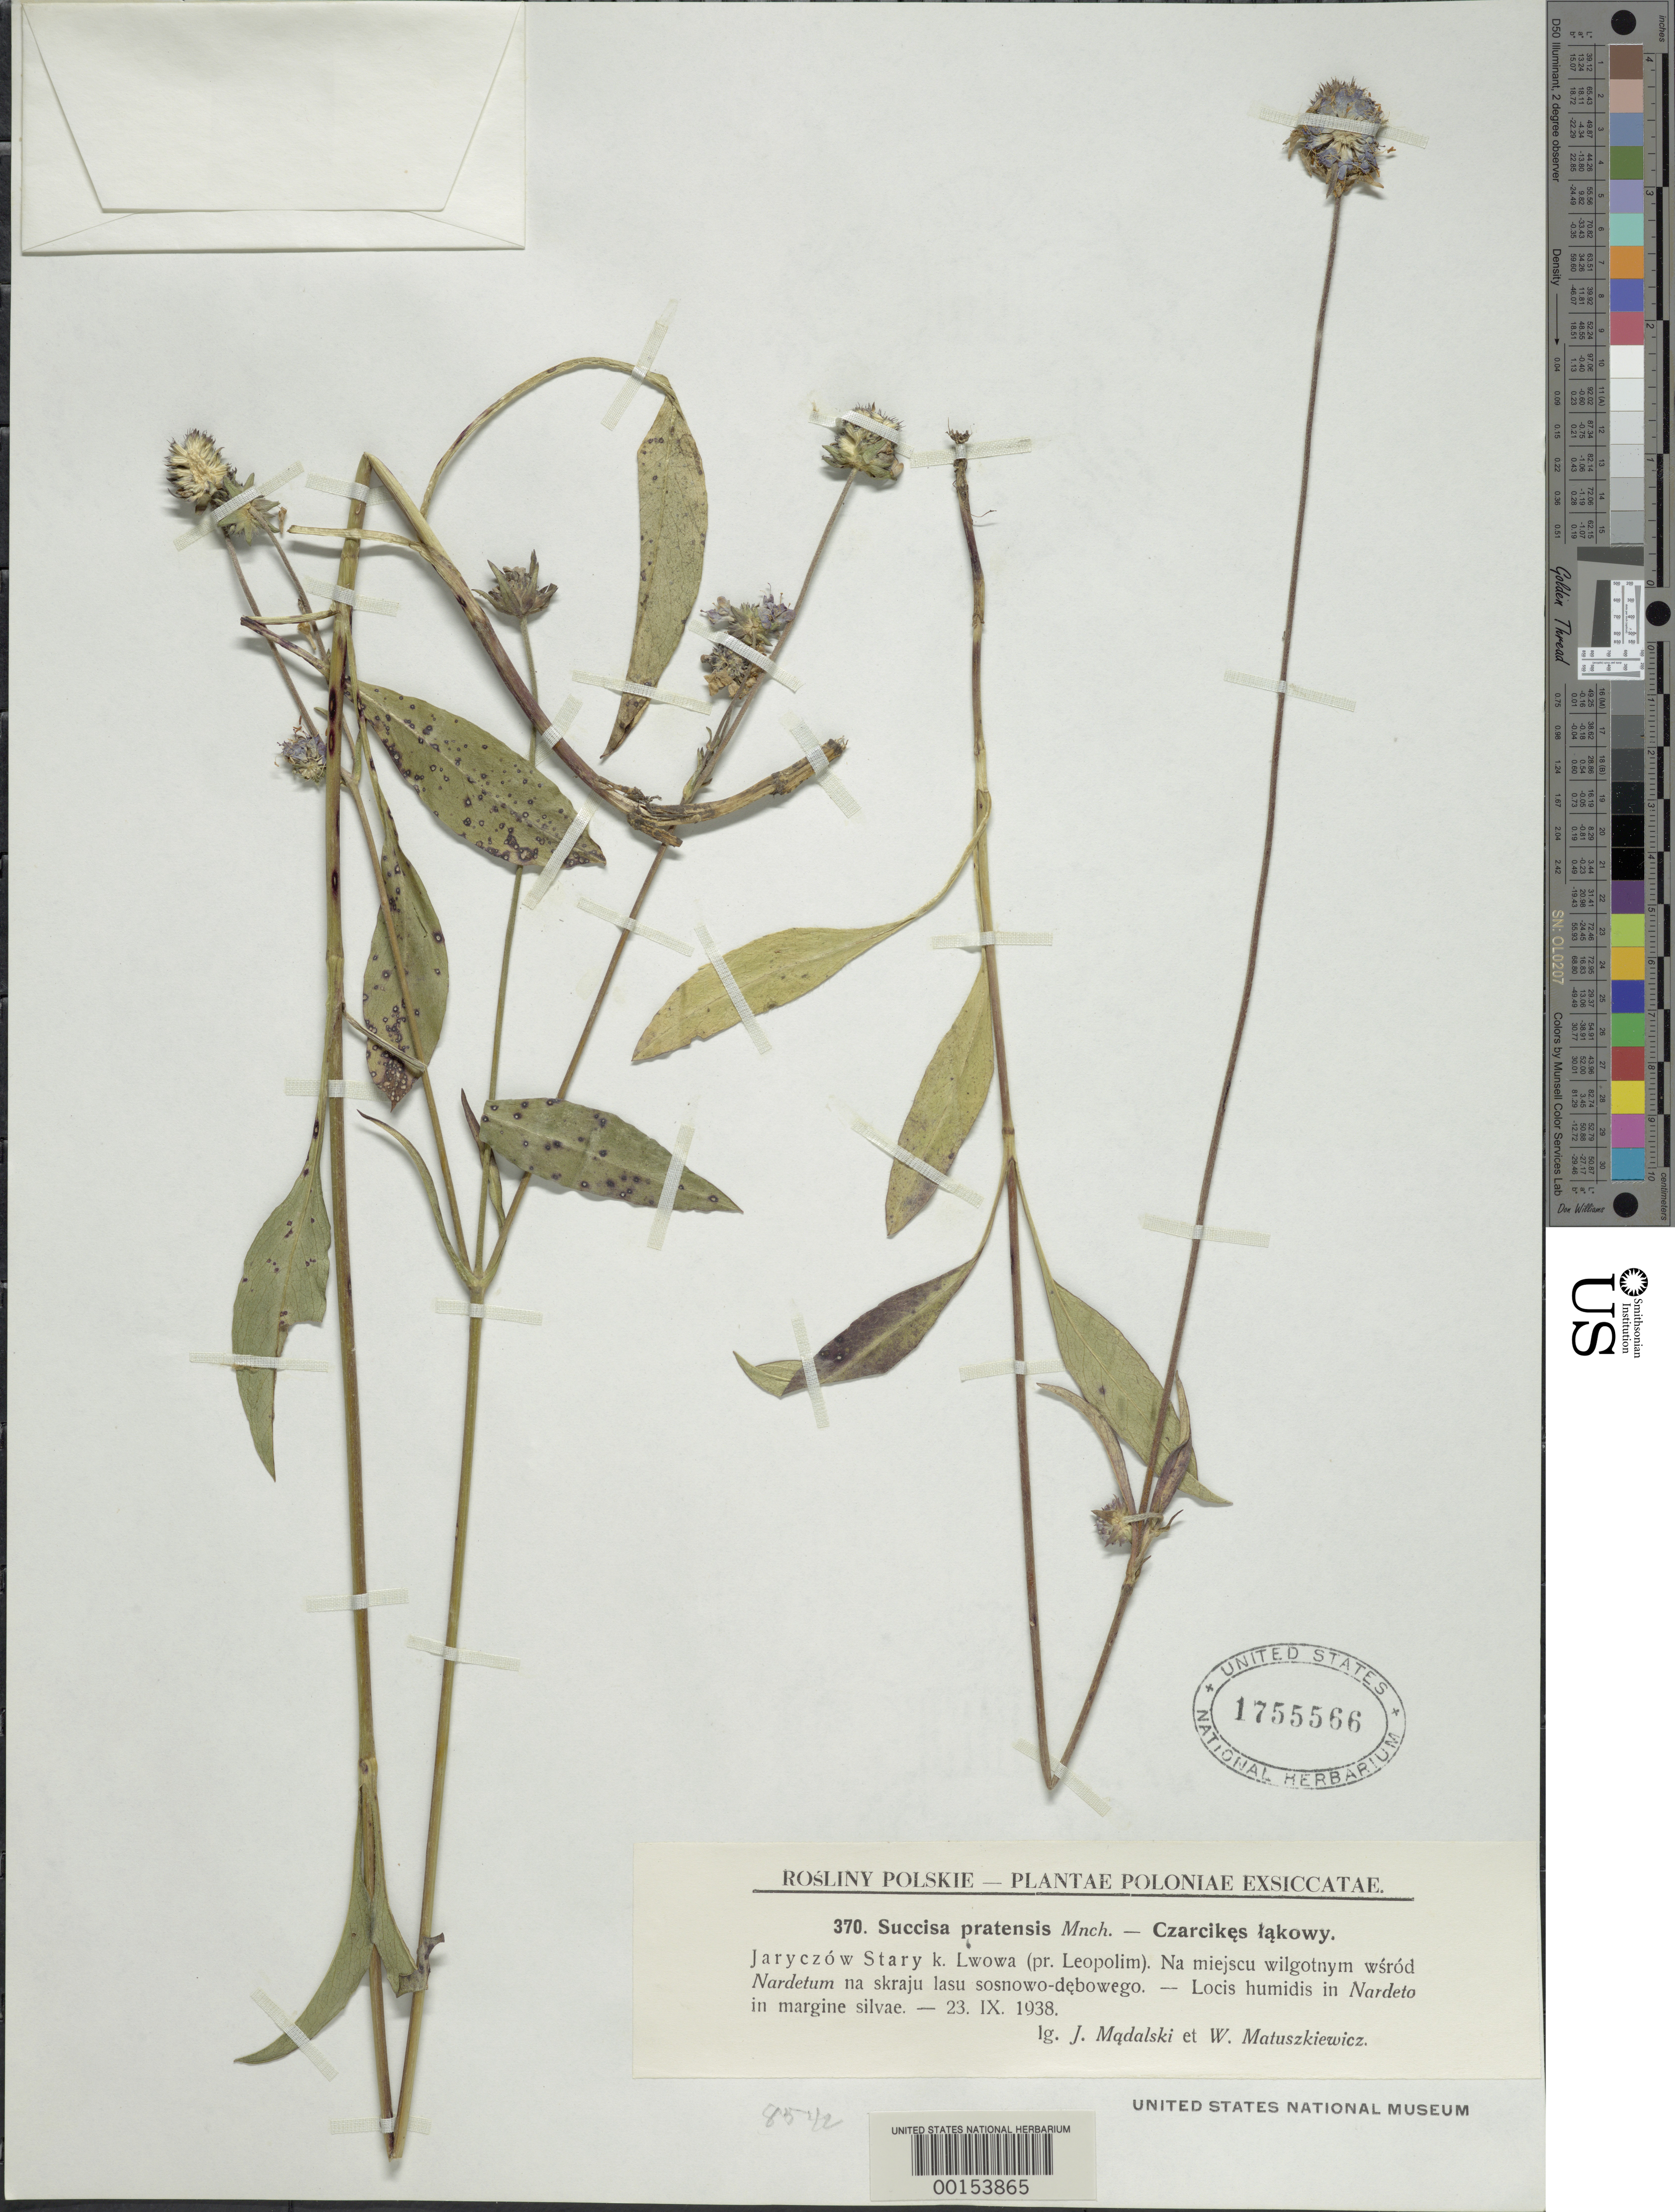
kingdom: Plantae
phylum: Tracheophyta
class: Magnoliopsida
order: Dipsacales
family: Caprifoliaceae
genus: Succisa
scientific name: Succisa pratensis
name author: Moench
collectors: J. Madalski & W. Matuszkiewicz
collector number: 370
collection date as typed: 23 Sep 1938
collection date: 1938-09-23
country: Poland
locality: Jaryczow Stary k. Lowowa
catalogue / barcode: US 1755566